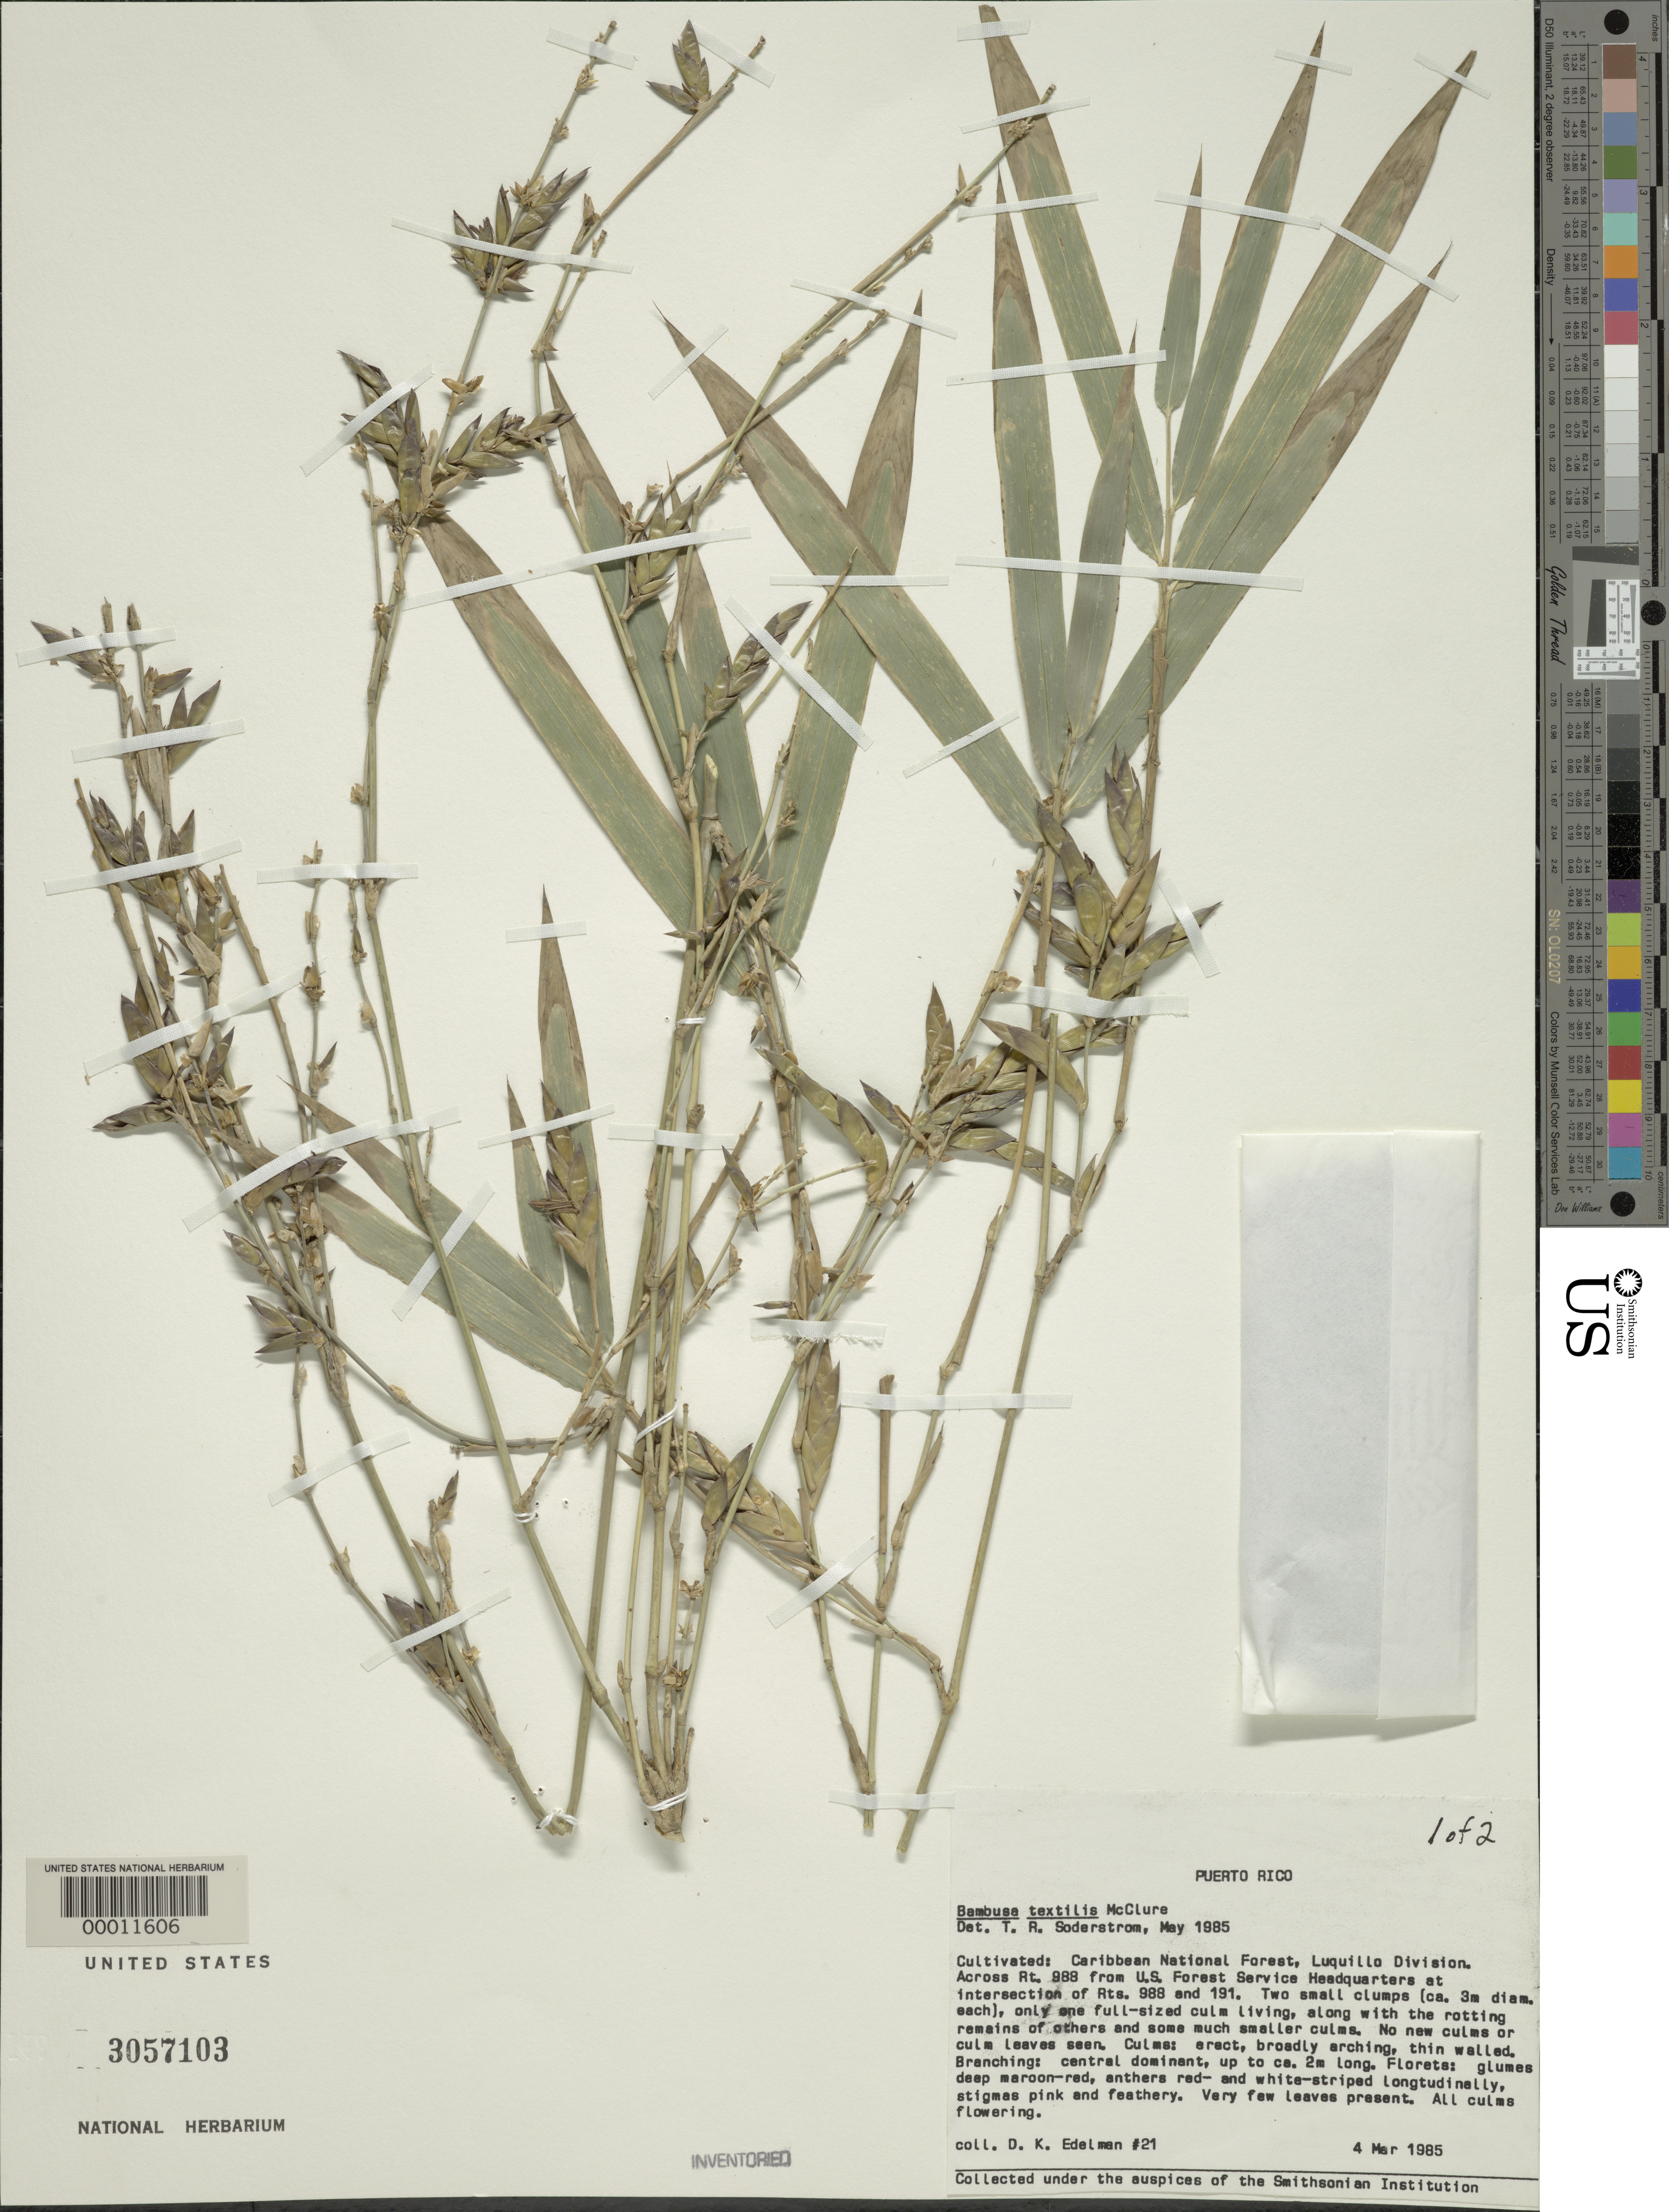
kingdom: Plantae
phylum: Tracheophyta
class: Liliopsida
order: Poales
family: Poaceae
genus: Bambusa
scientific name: Bambusa textilis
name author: McClure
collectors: D. Edelman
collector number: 21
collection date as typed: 04 Mar 1985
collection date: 1985-03-04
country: Puerto Rico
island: Greater Antilles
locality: Caribbean national forest, luquillo division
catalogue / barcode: US 3057103